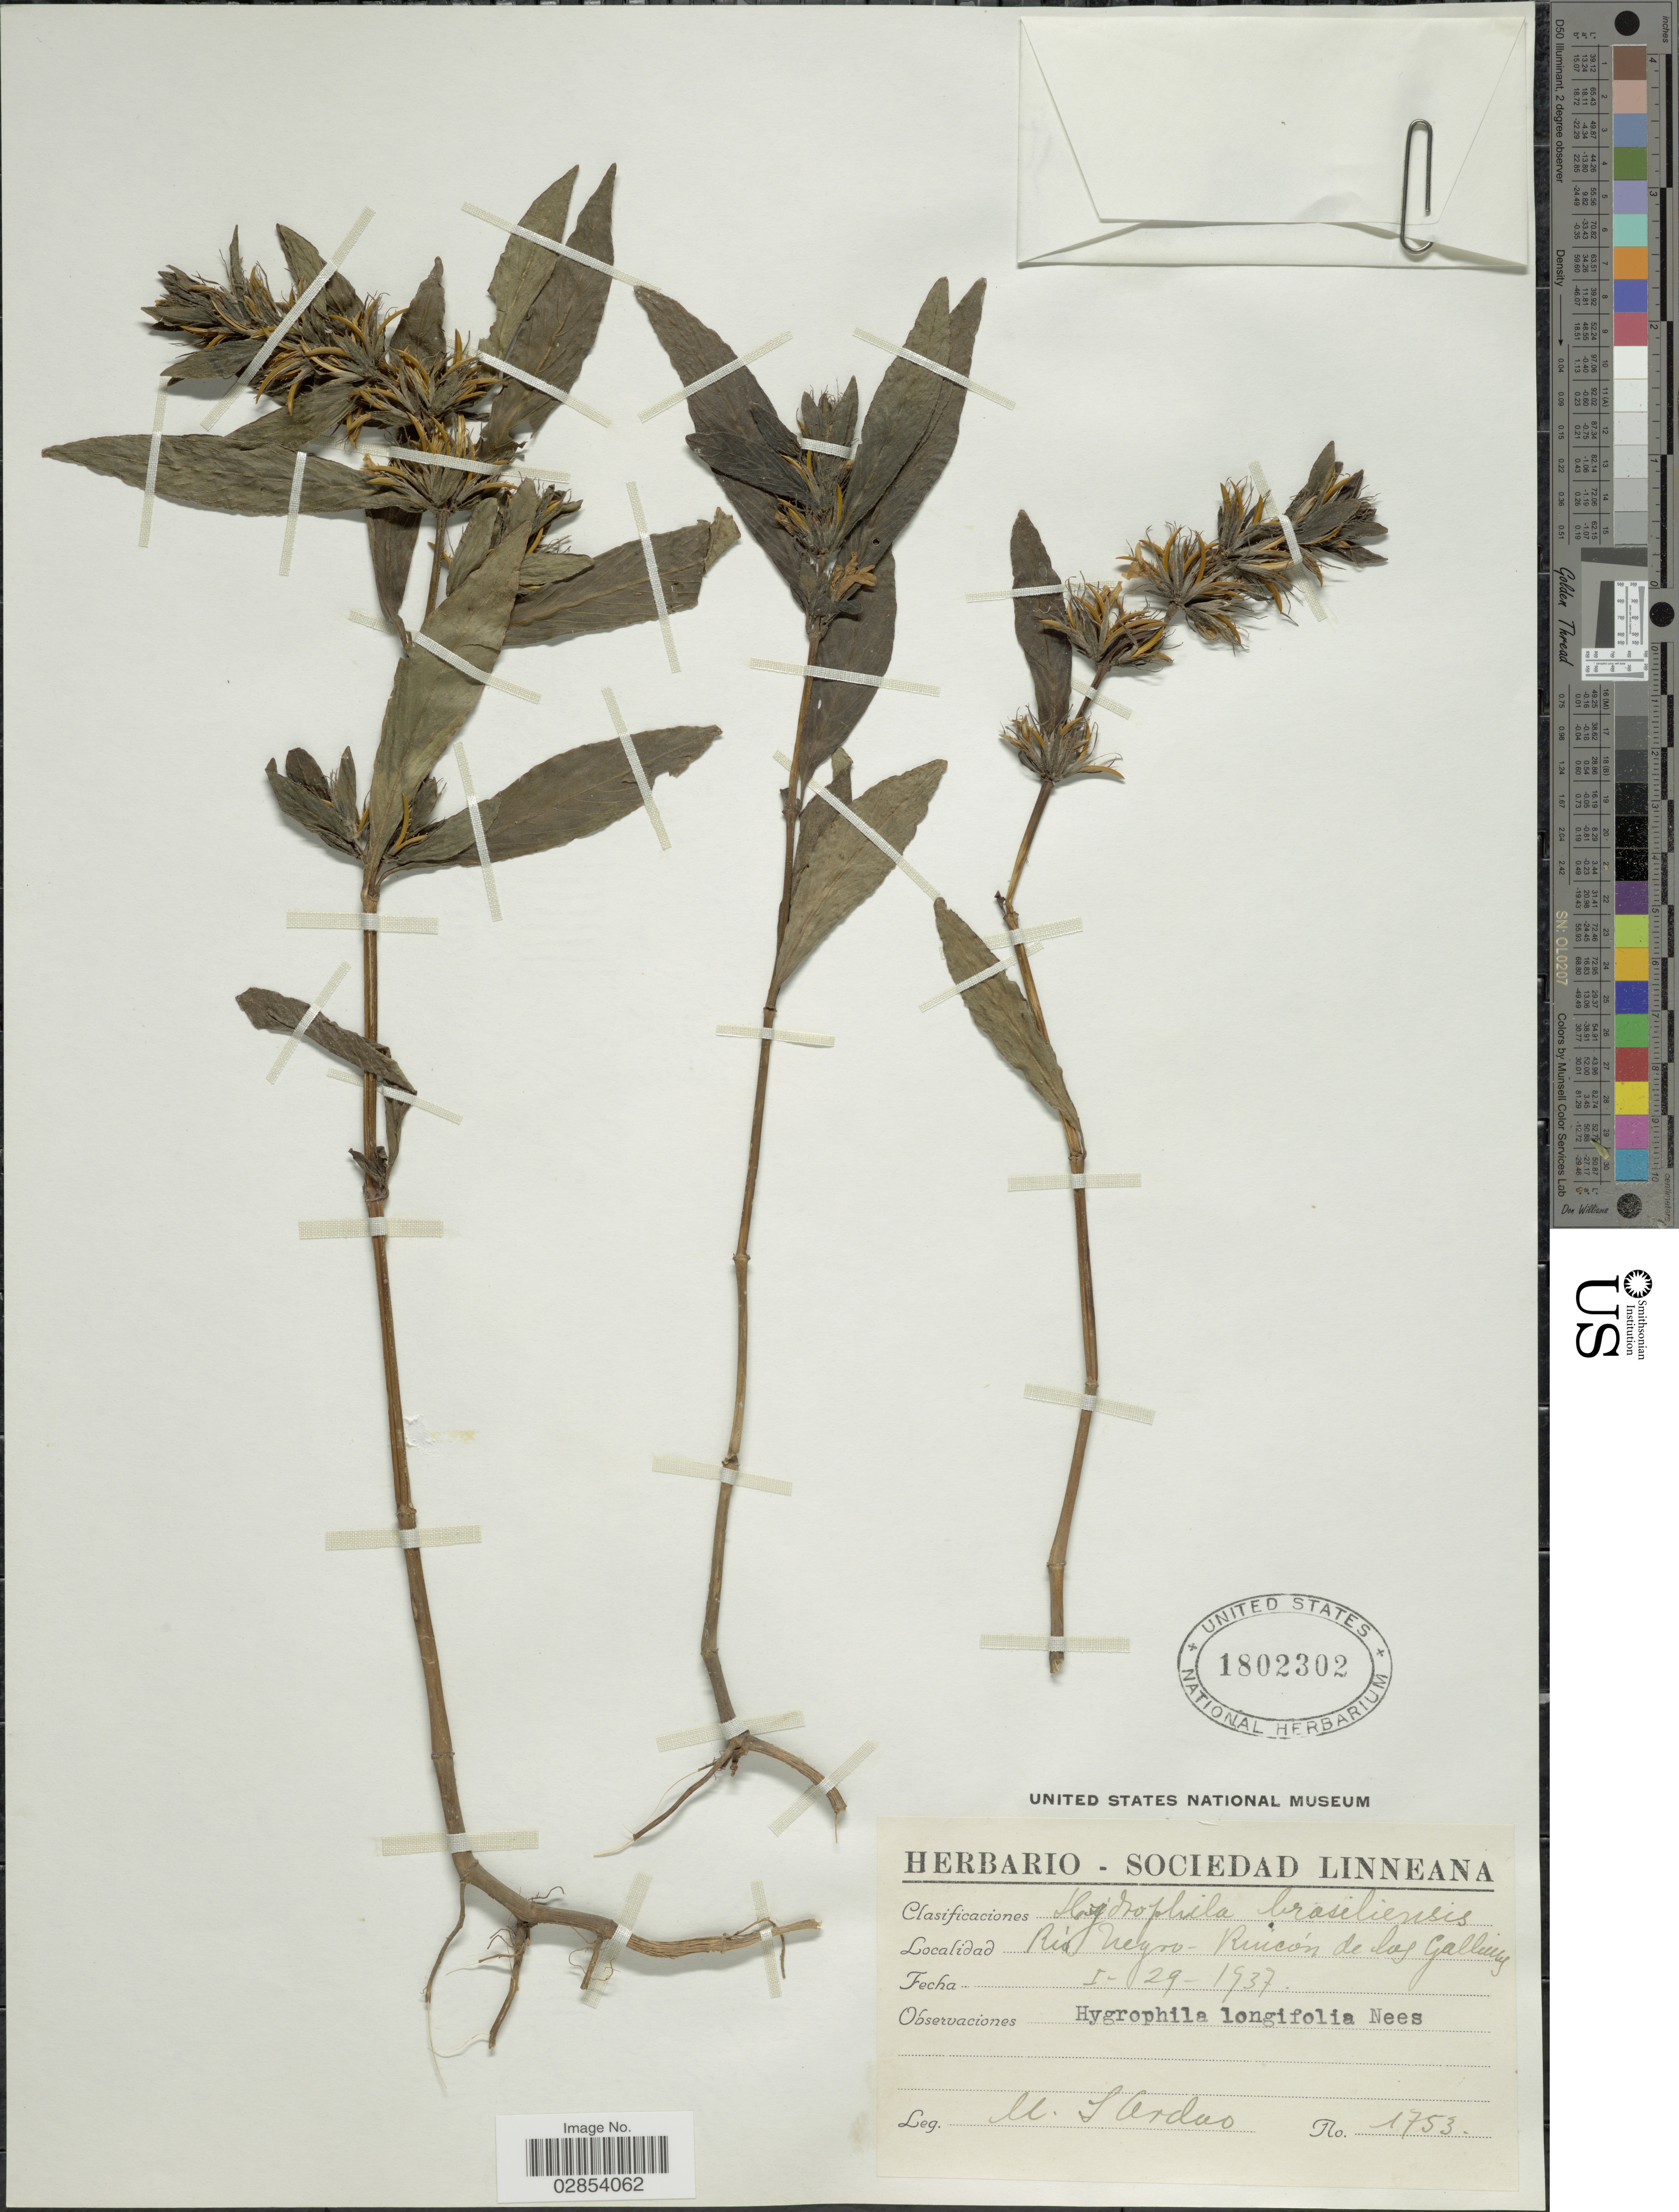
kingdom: Plantae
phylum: Tracheophyta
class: Magnoliopsida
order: Lamiales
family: Acanthaceae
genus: Hygrophila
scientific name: Hygrophila costata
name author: Nees & T. Nees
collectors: Ardao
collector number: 1753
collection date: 1937-01-29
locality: Río Negro - Rincón de las Gallinas.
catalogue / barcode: US 1802302